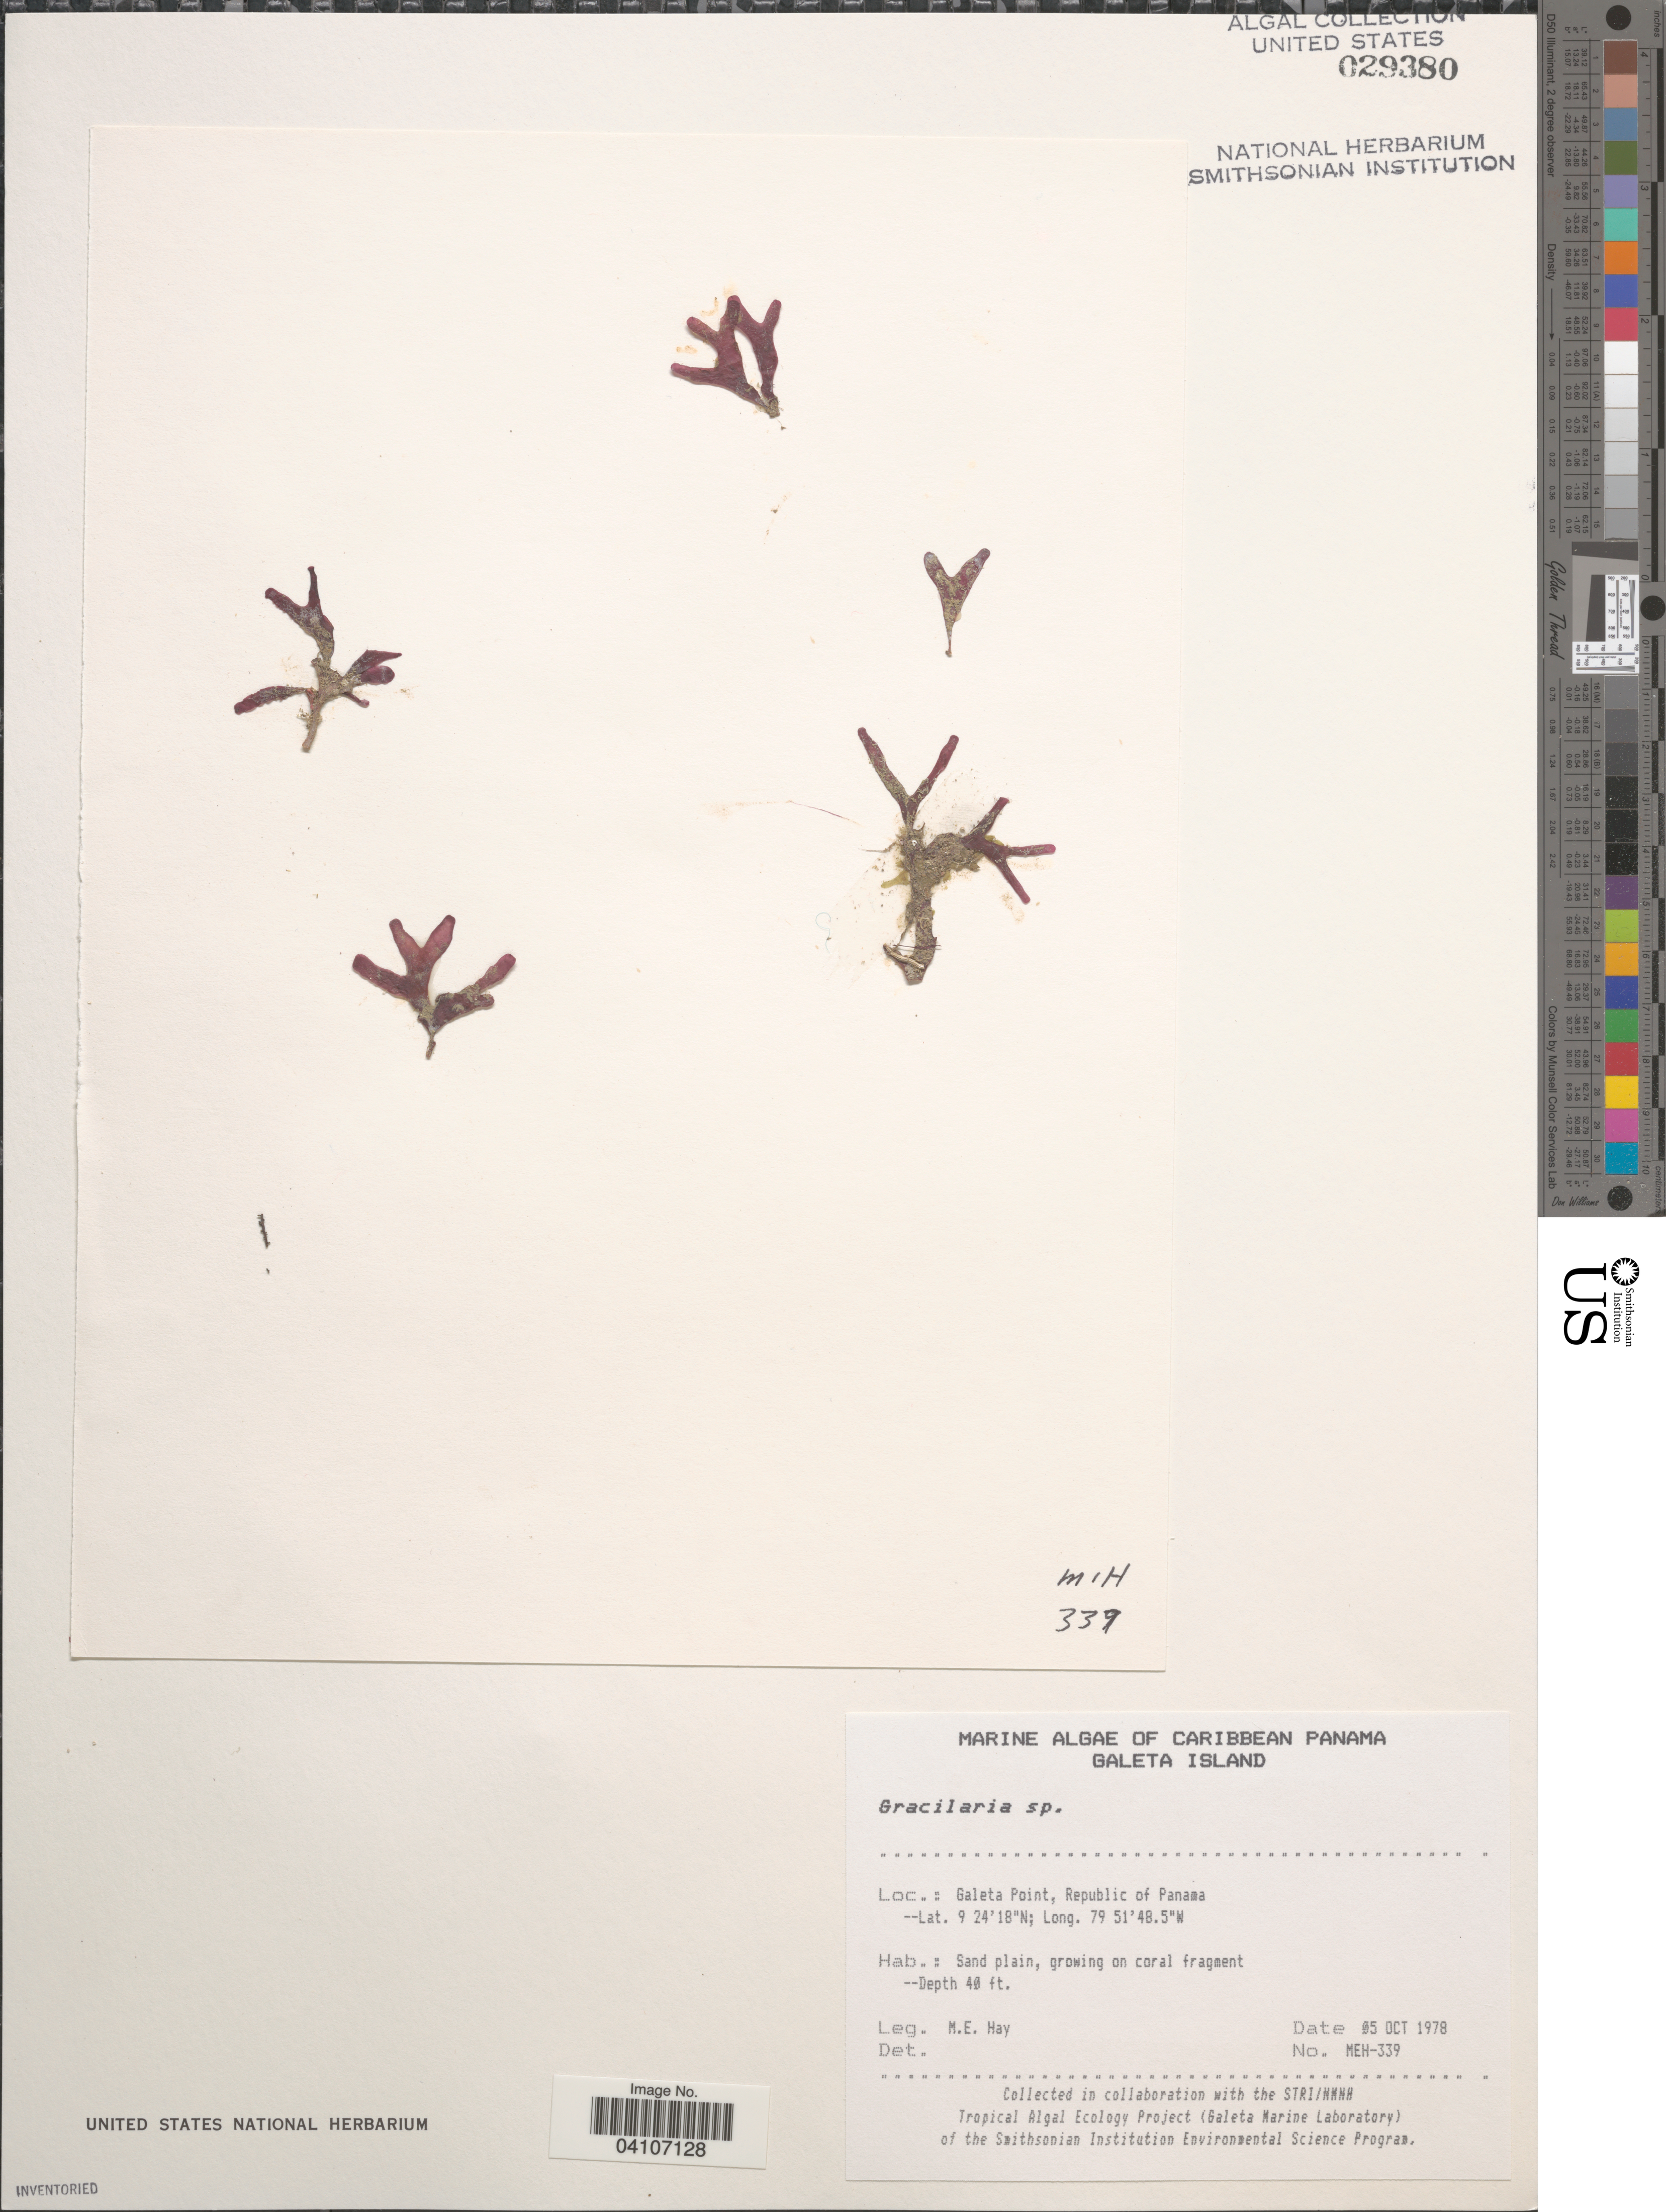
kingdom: Plantae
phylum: Rhodophyta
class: Florideophyceae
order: Gracilariales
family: Gracilariaceae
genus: Gracilaria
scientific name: Gracilaria sp.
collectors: M. E. Hay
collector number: MEH-339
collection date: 1978-10-05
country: Panama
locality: Caribbean Panama. Galeta Island. Galeta Point, Republic of Panama.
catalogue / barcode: US 29380